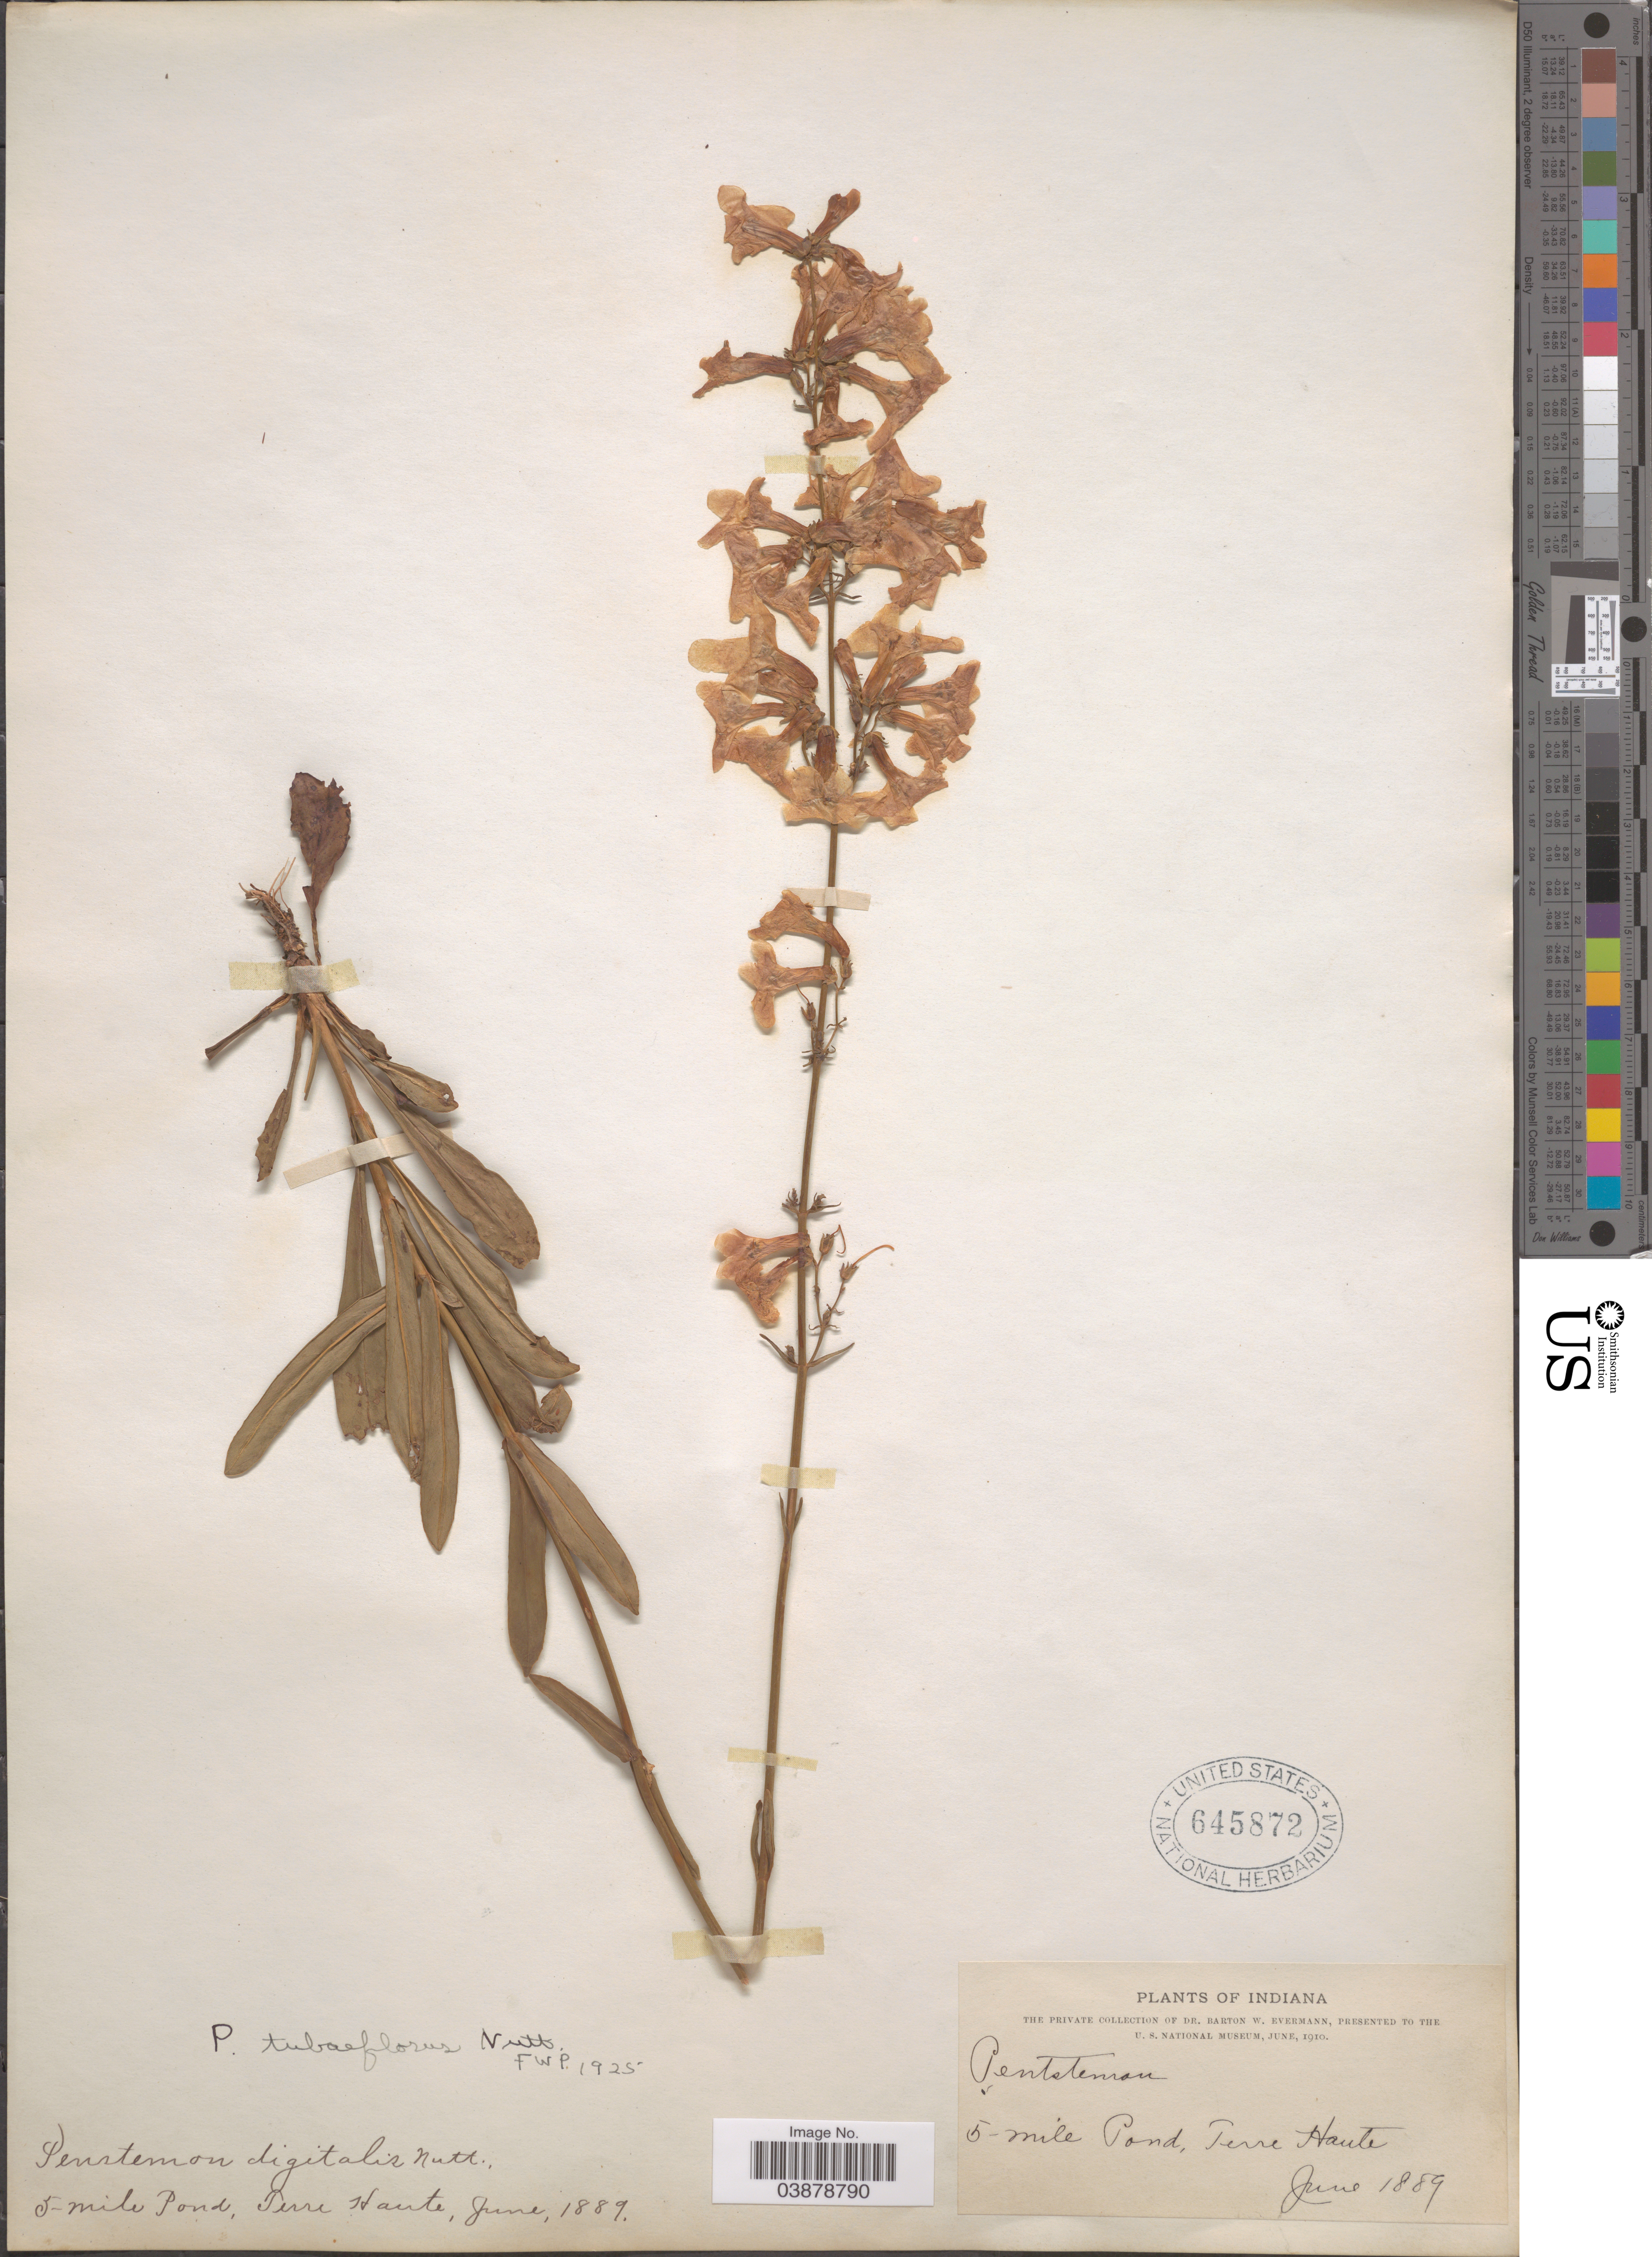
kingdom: Plantae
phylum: Tracheophyta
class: Magnoliopsida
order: Lamiales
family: Plantaginaceae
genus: Penstemon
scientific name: Penstemon tubaeflorus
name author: Nutt.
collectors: B. W. Evermann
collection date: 1889-06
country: United States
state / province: Indiana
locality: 5 mile Pond, Terre Haute.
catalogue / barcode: US 645872